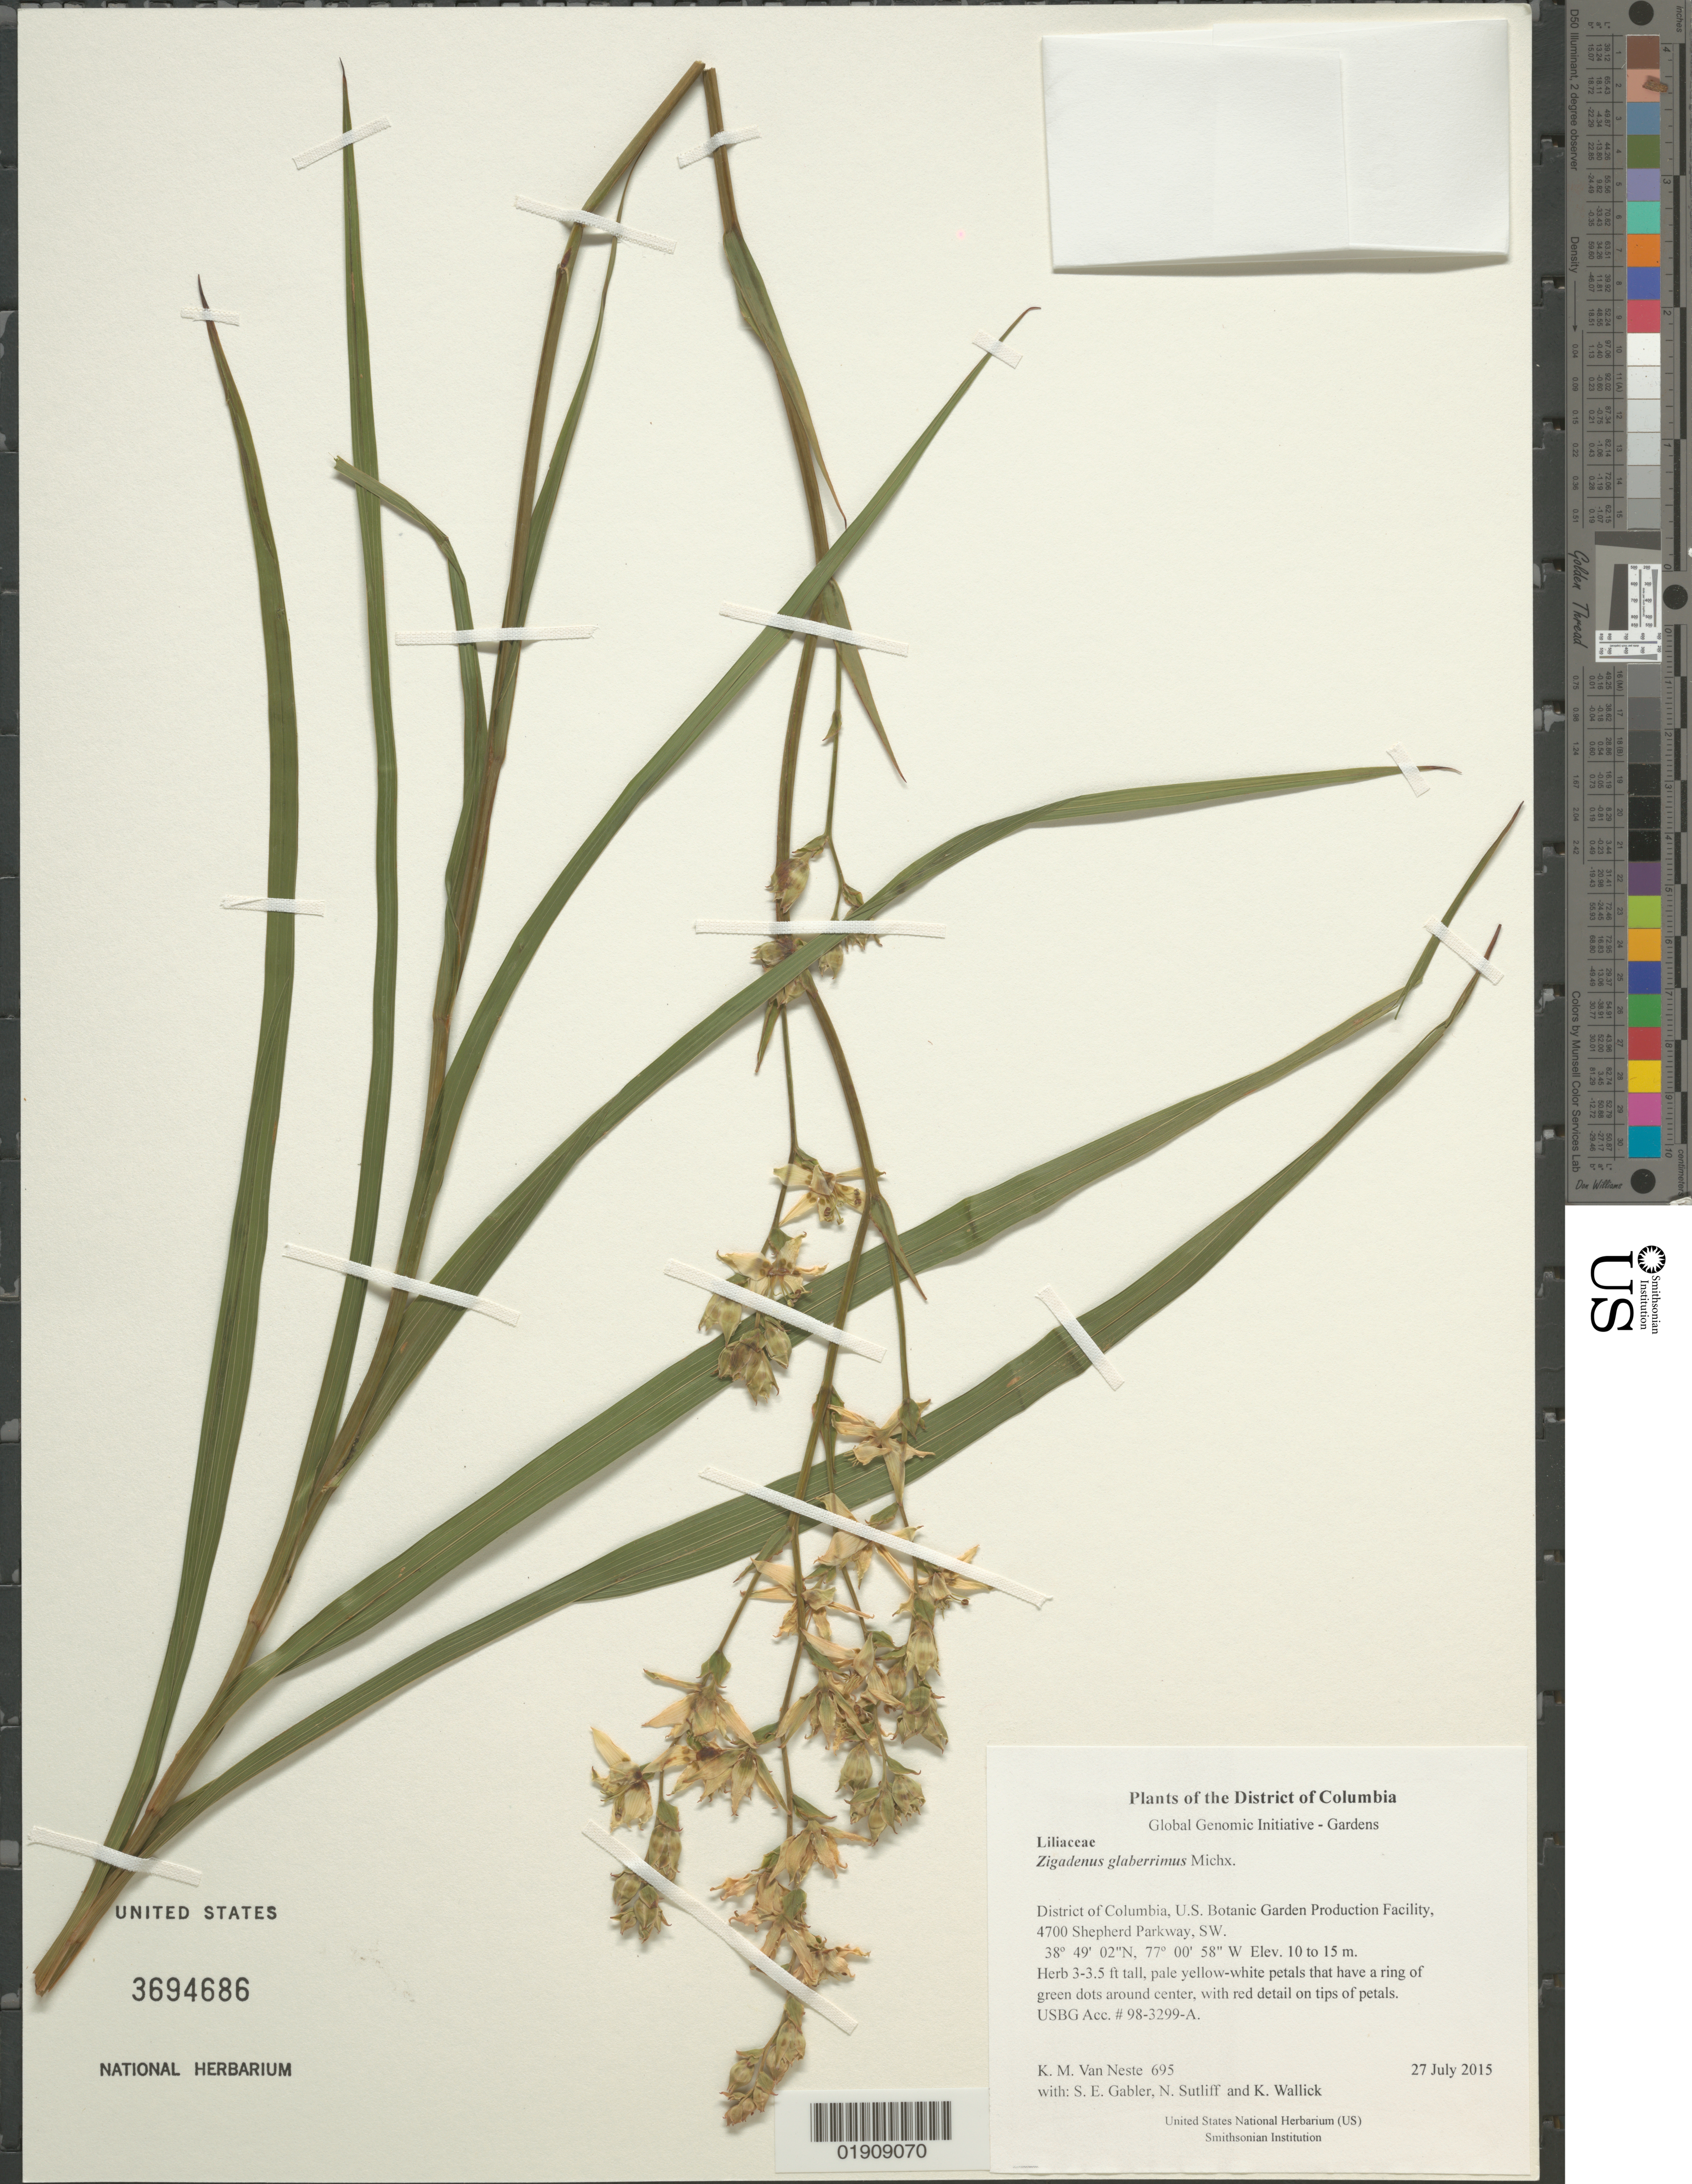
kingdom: Plantae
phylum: Tracheophyta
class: Liliopsida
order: Liliales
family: Melanthiaceae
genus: Zigadenus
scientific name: Zigadenus glaberrimus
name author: Michx.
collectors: K. M. Van Neste, S. E. Gabler, N. Sutliff & K. Wallick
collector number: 695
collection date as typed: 27 July 2015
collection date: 2015-07-27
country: United States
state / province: District of Columbia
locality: U.S. Botanic Garden Production Facility, 4700 Shepherd Parkway, SW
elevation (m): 10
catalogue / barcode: US 3694686